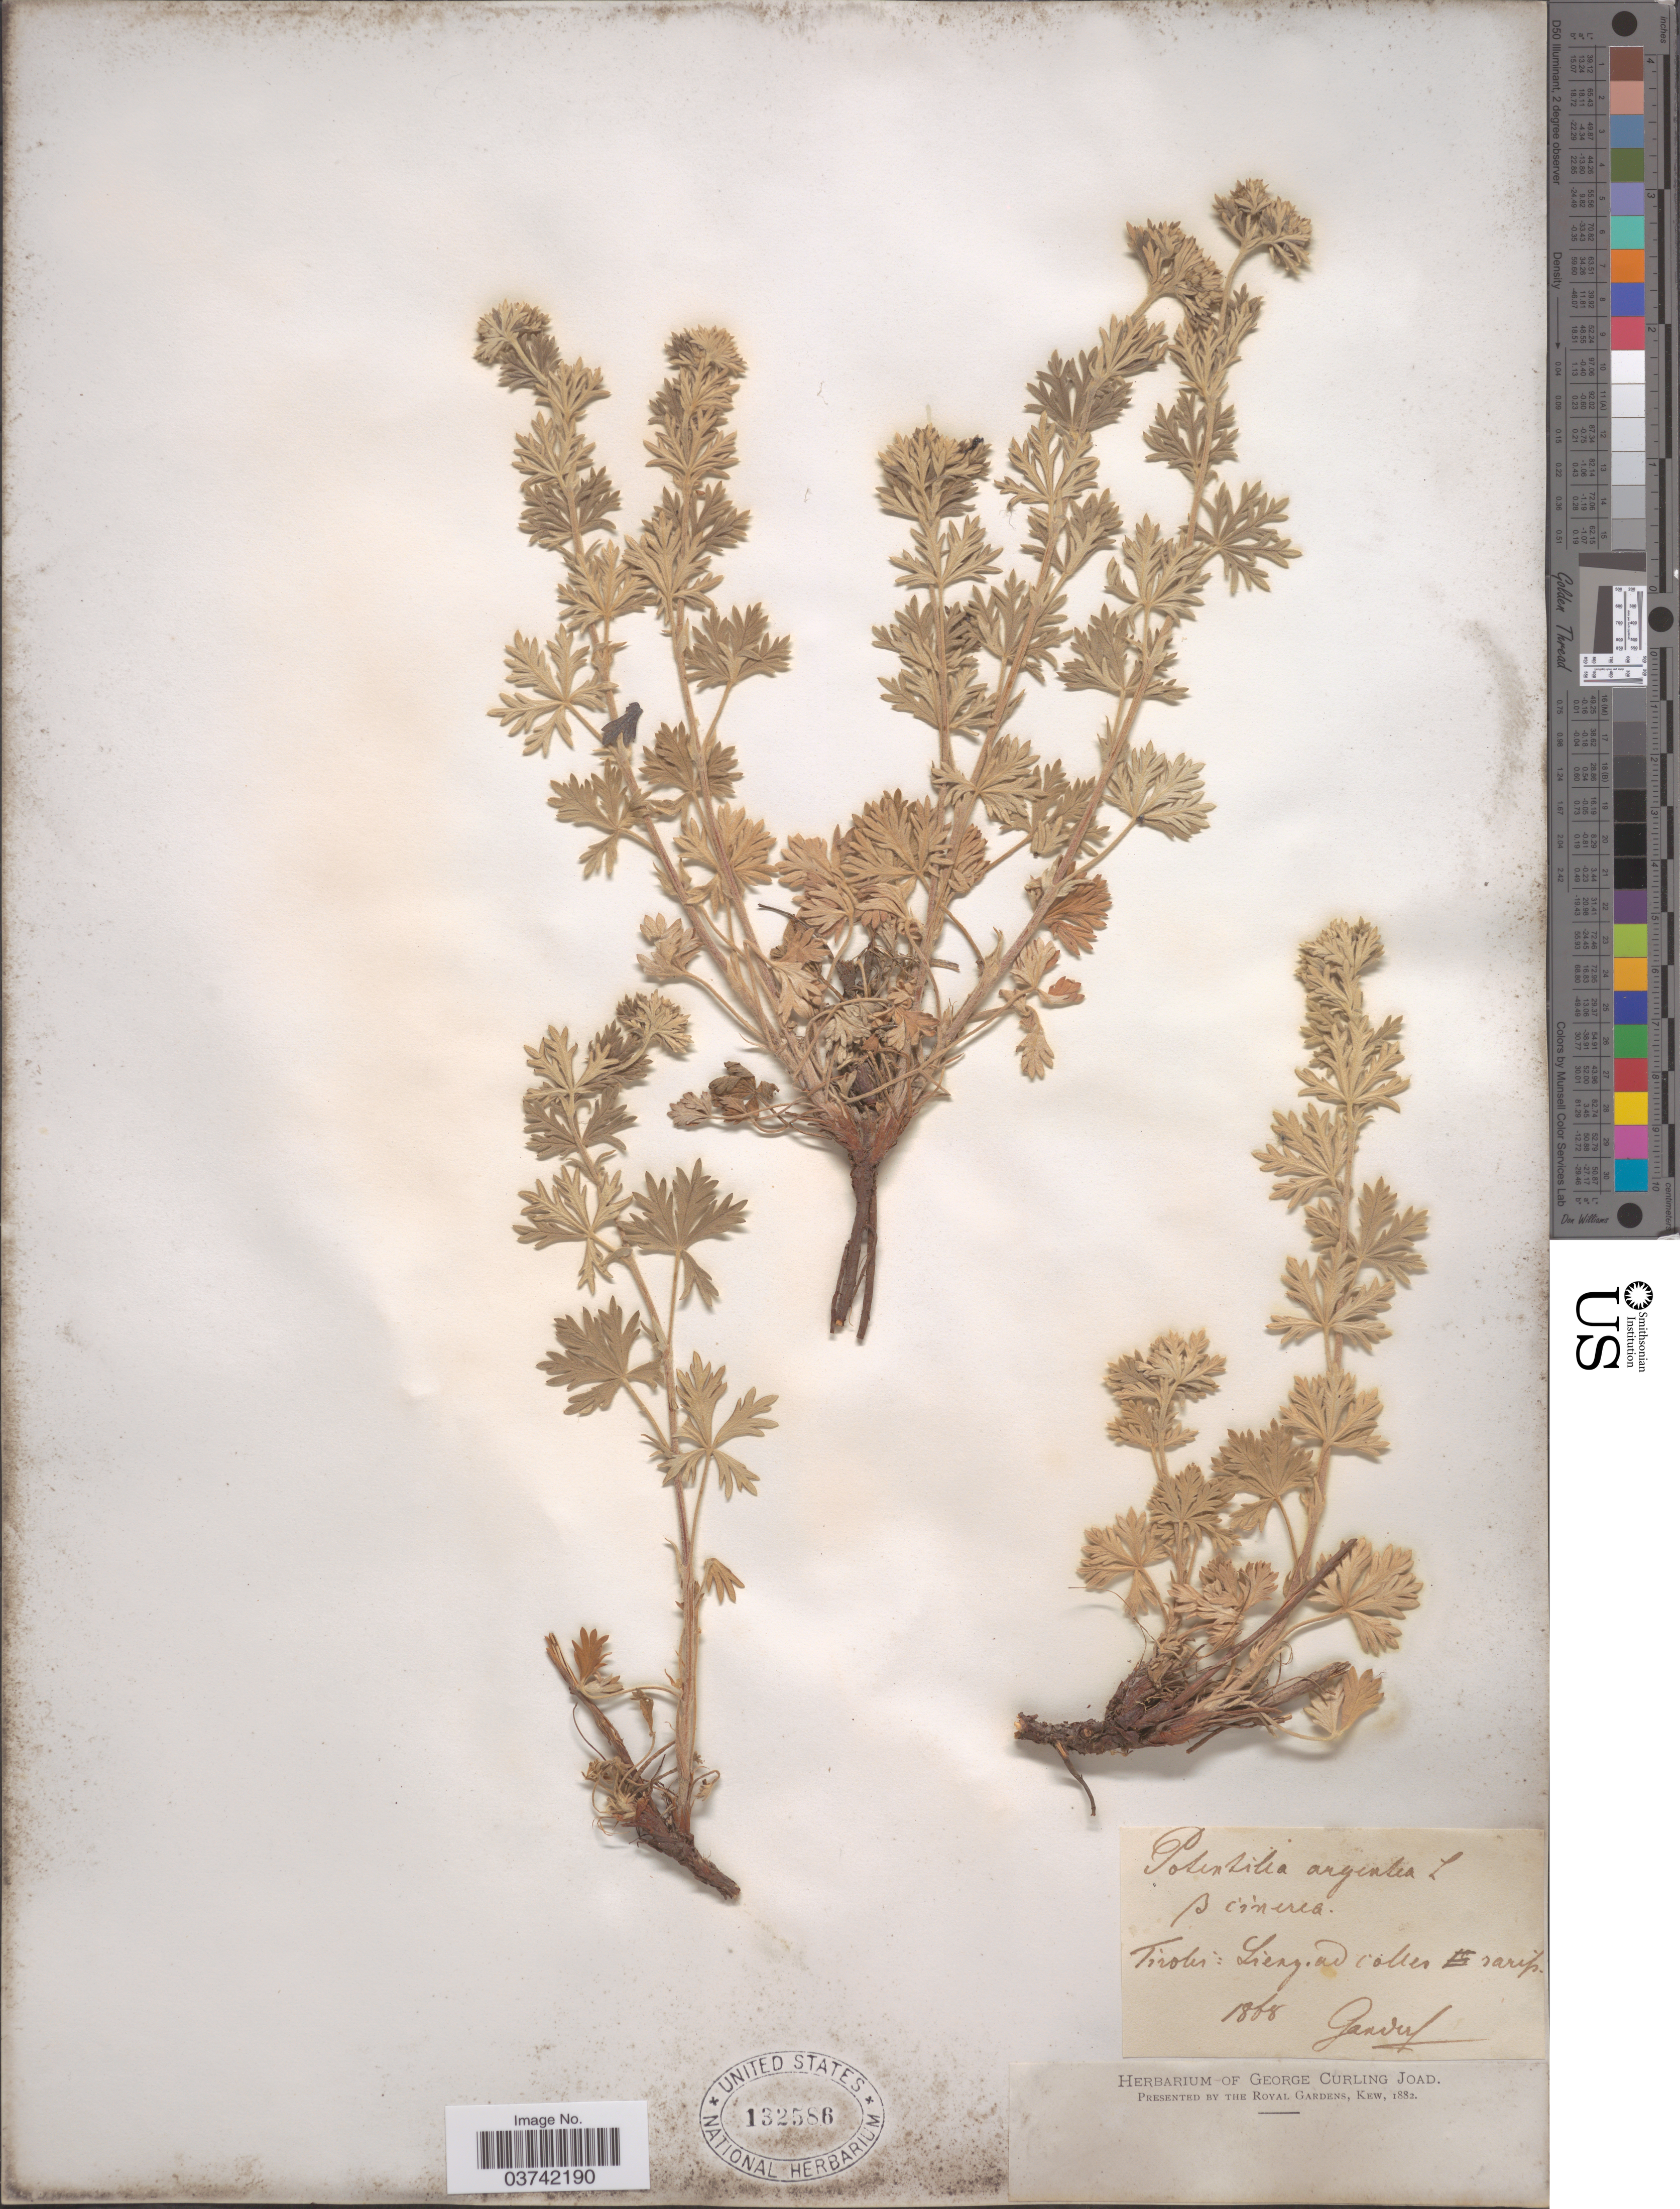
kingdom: Plantae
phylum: Tracheophyta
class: Magnoliopsida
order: Rosales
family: Rosaceae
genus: Potentilla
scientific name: Potentilla argentea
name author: L.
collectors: Ganders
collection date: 1868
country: Austria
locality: Tiroler: Lienz. ad coller E rapid. [interpreted]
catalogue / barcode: US 132586